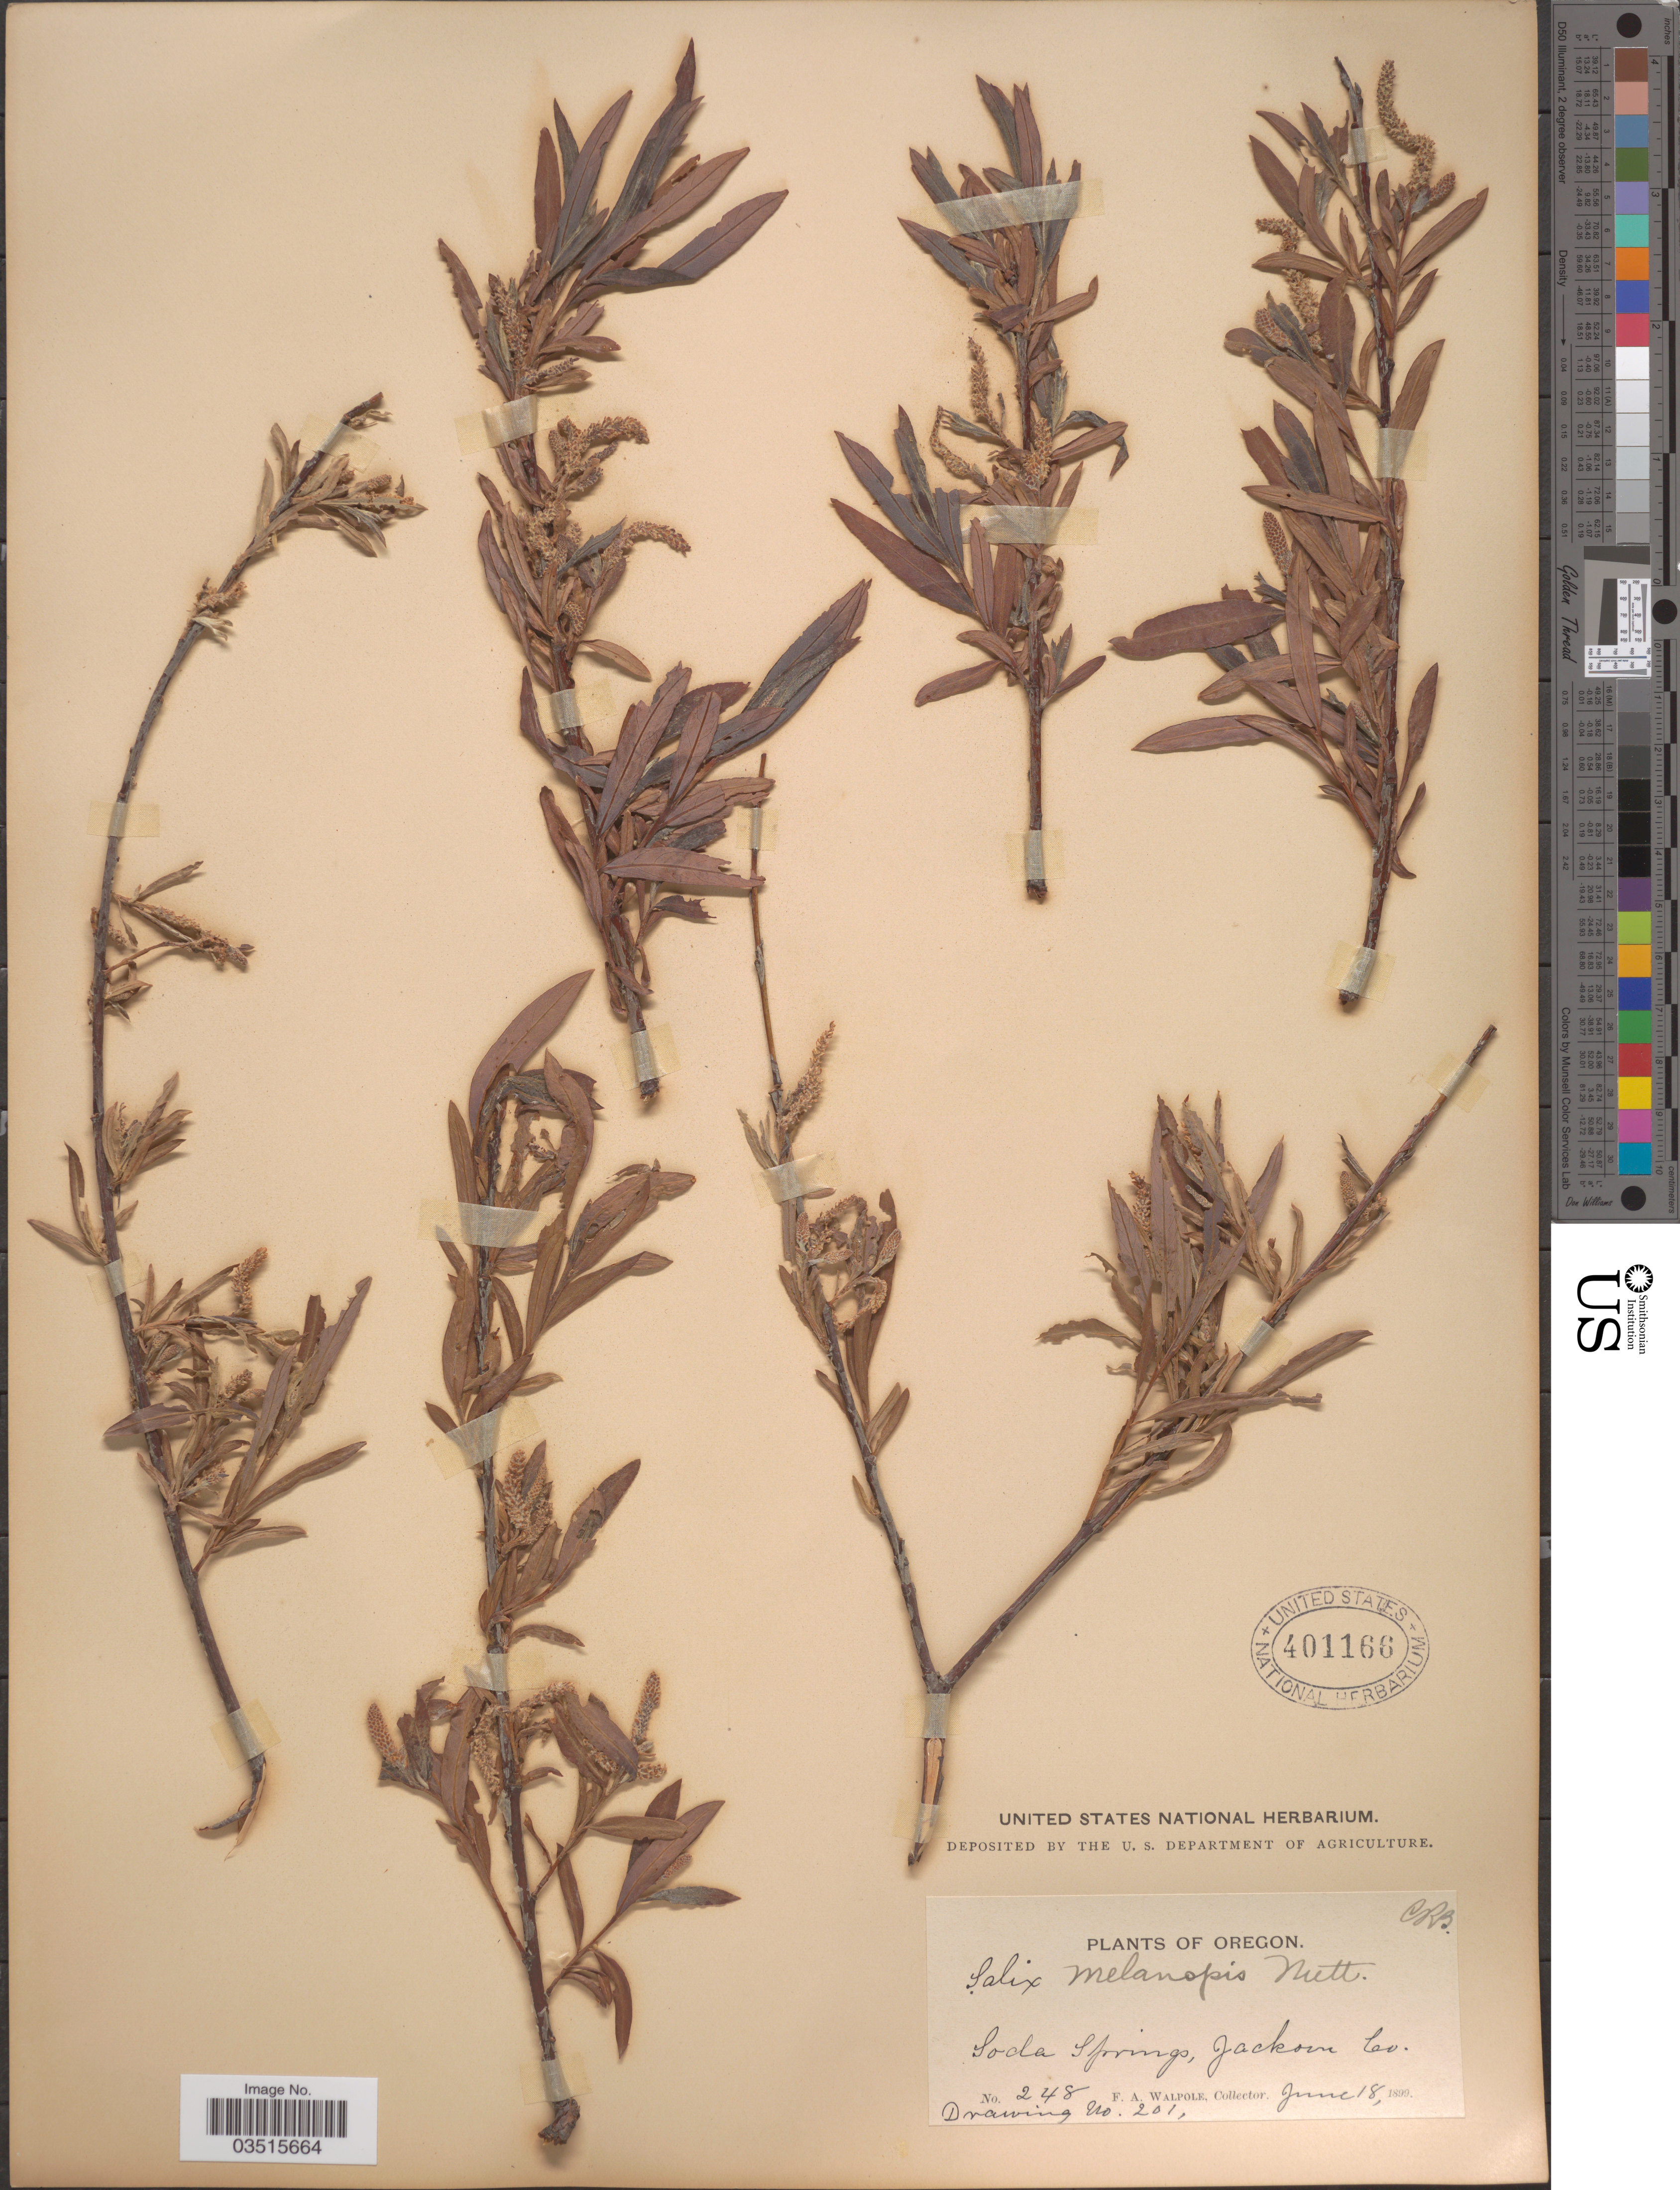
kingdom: Plantae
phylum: Tracheophyta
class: Magnoliopsida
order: Malpighiales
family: Salicaceae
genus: Salix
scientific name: Salix melanopsis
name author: Nutt.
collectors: F. Walpole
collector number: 248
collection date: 1899-06-18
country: United States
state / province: Oregon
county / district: Jackson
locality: Soda Springs, Jackson Co.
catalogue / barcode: US 401166